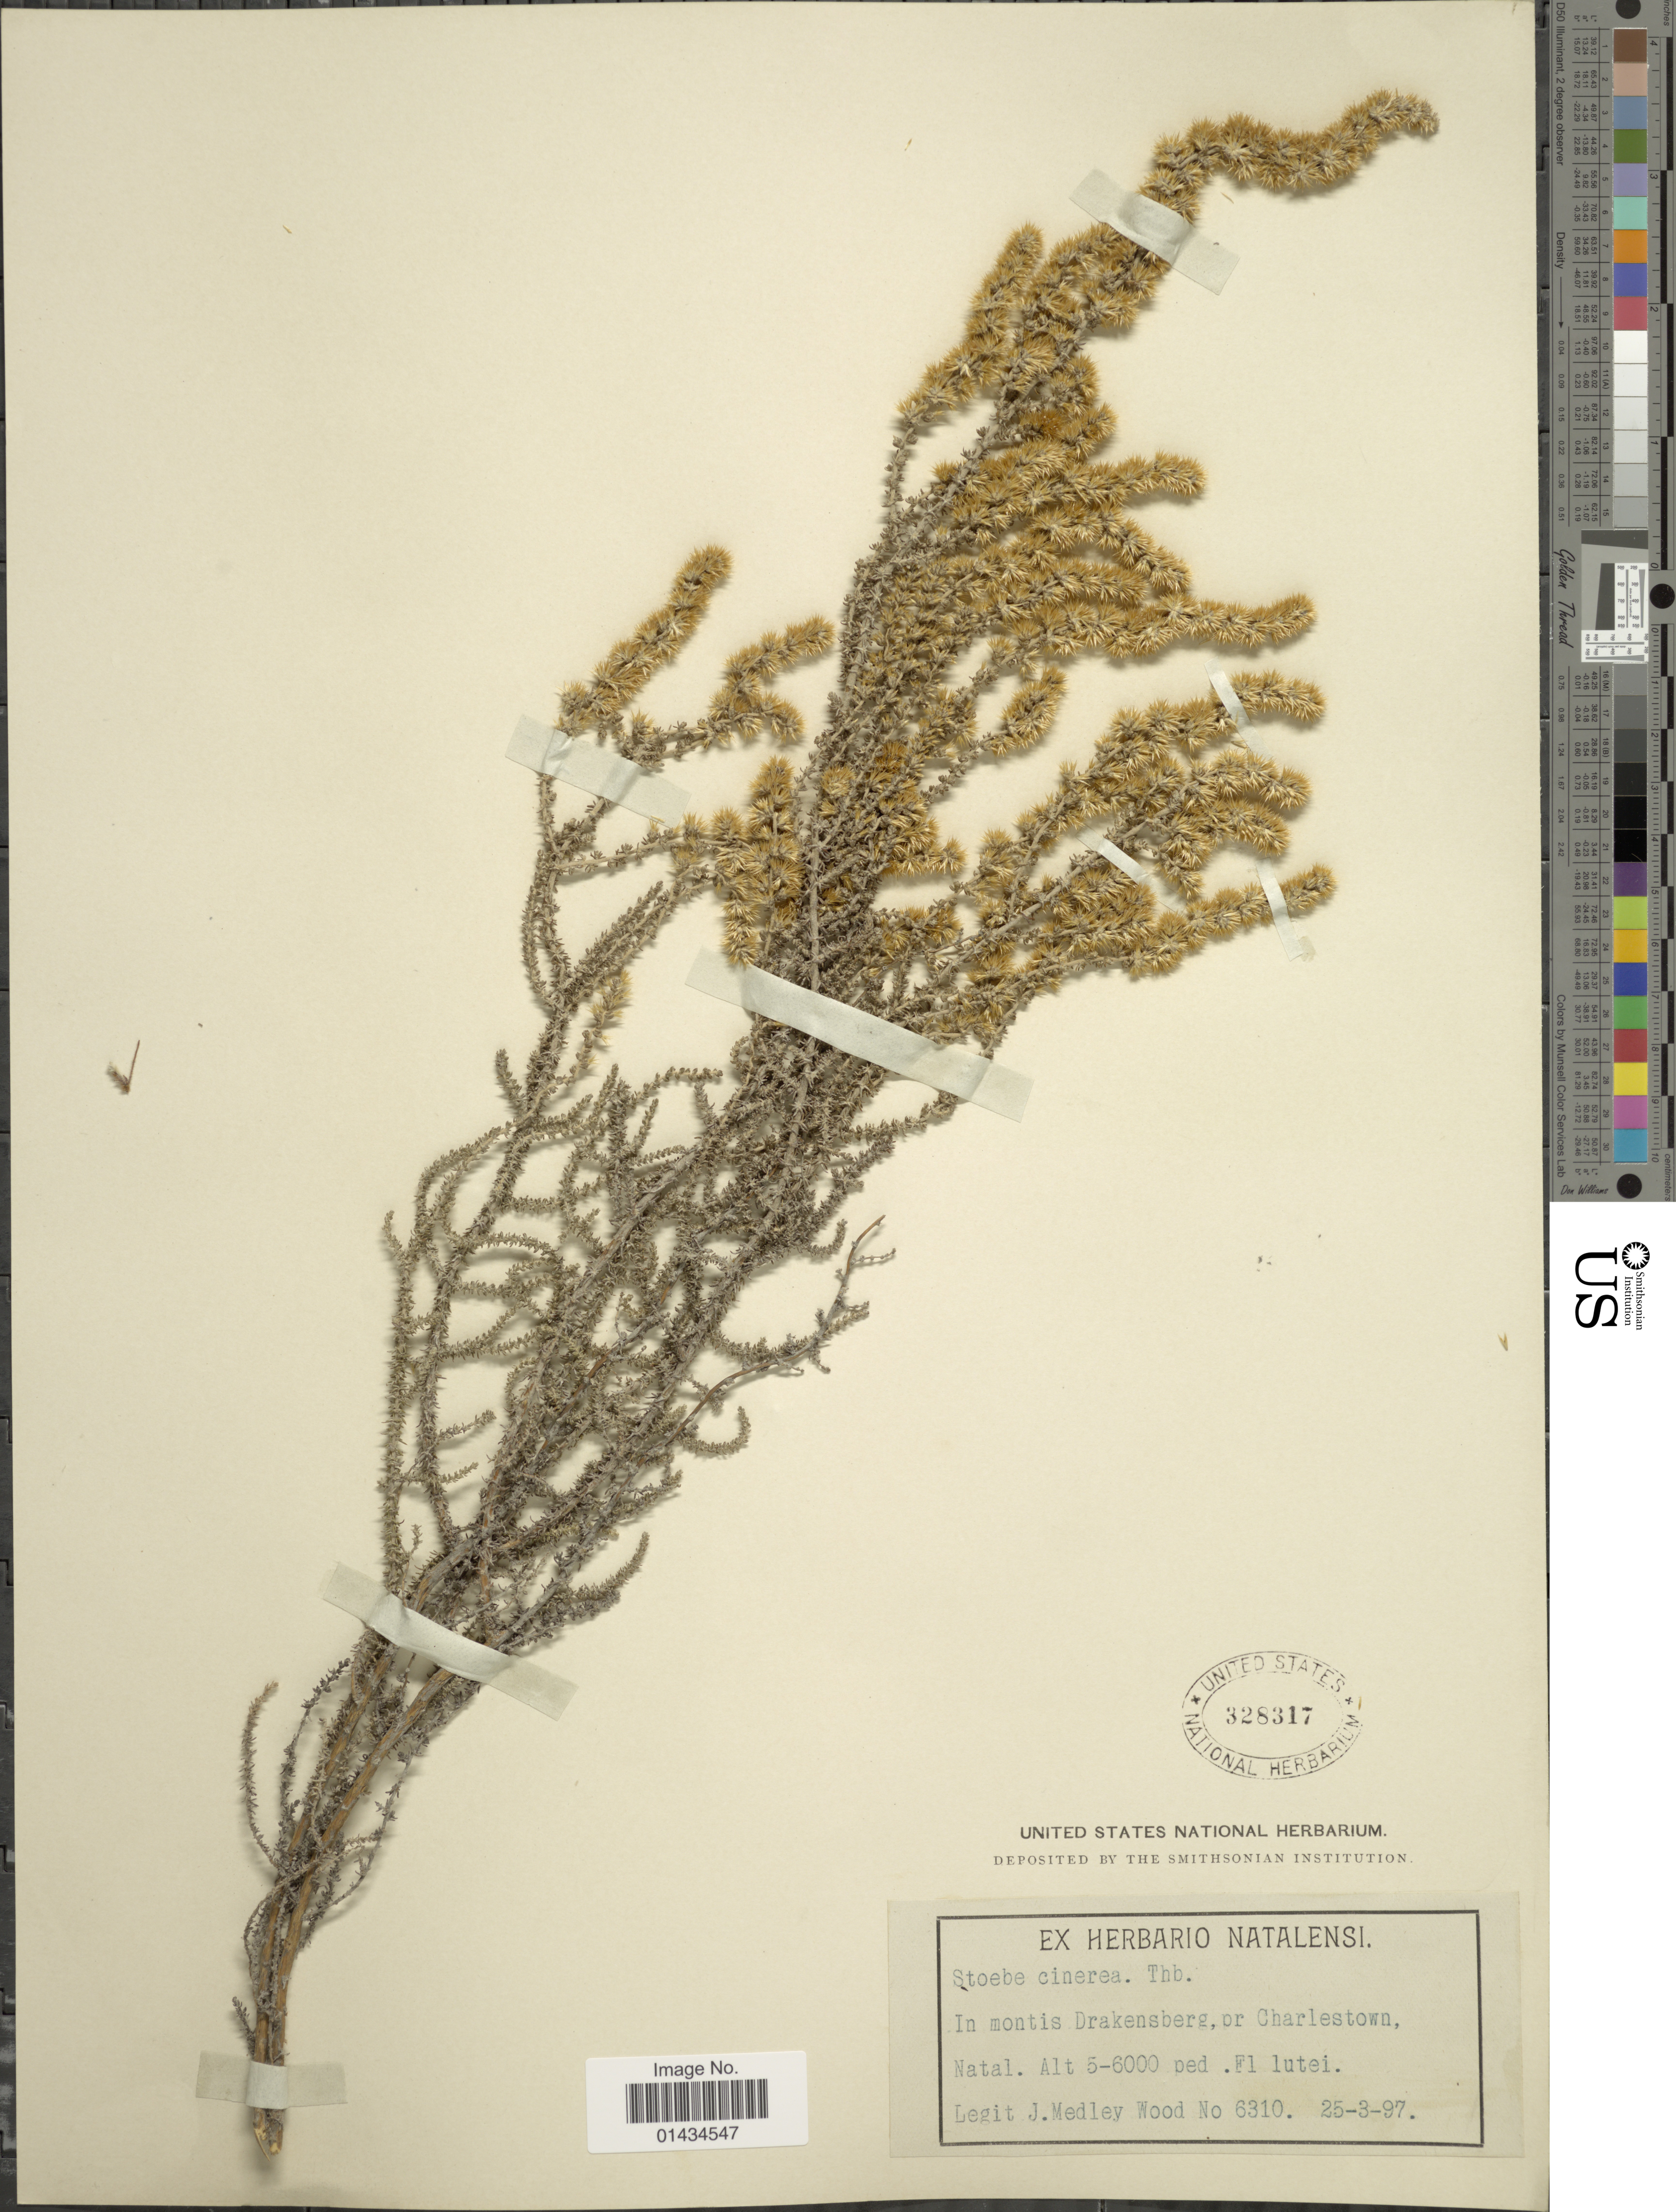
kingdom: Plantae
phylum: Tracheophyta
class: Magnoliopsida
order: Asterales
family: Asteraceae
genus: Stoebe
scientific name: Stoebe cinerea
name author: (L.) Thunb.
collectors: J. M. Wood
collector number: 6310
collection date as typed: Transcribed d/m/y: 25/3/97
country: South Africa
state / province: KwaZulu-Natal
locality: In montis Drakensberg, or Charlestown, Natal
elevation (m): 1524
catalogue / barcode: US 328317